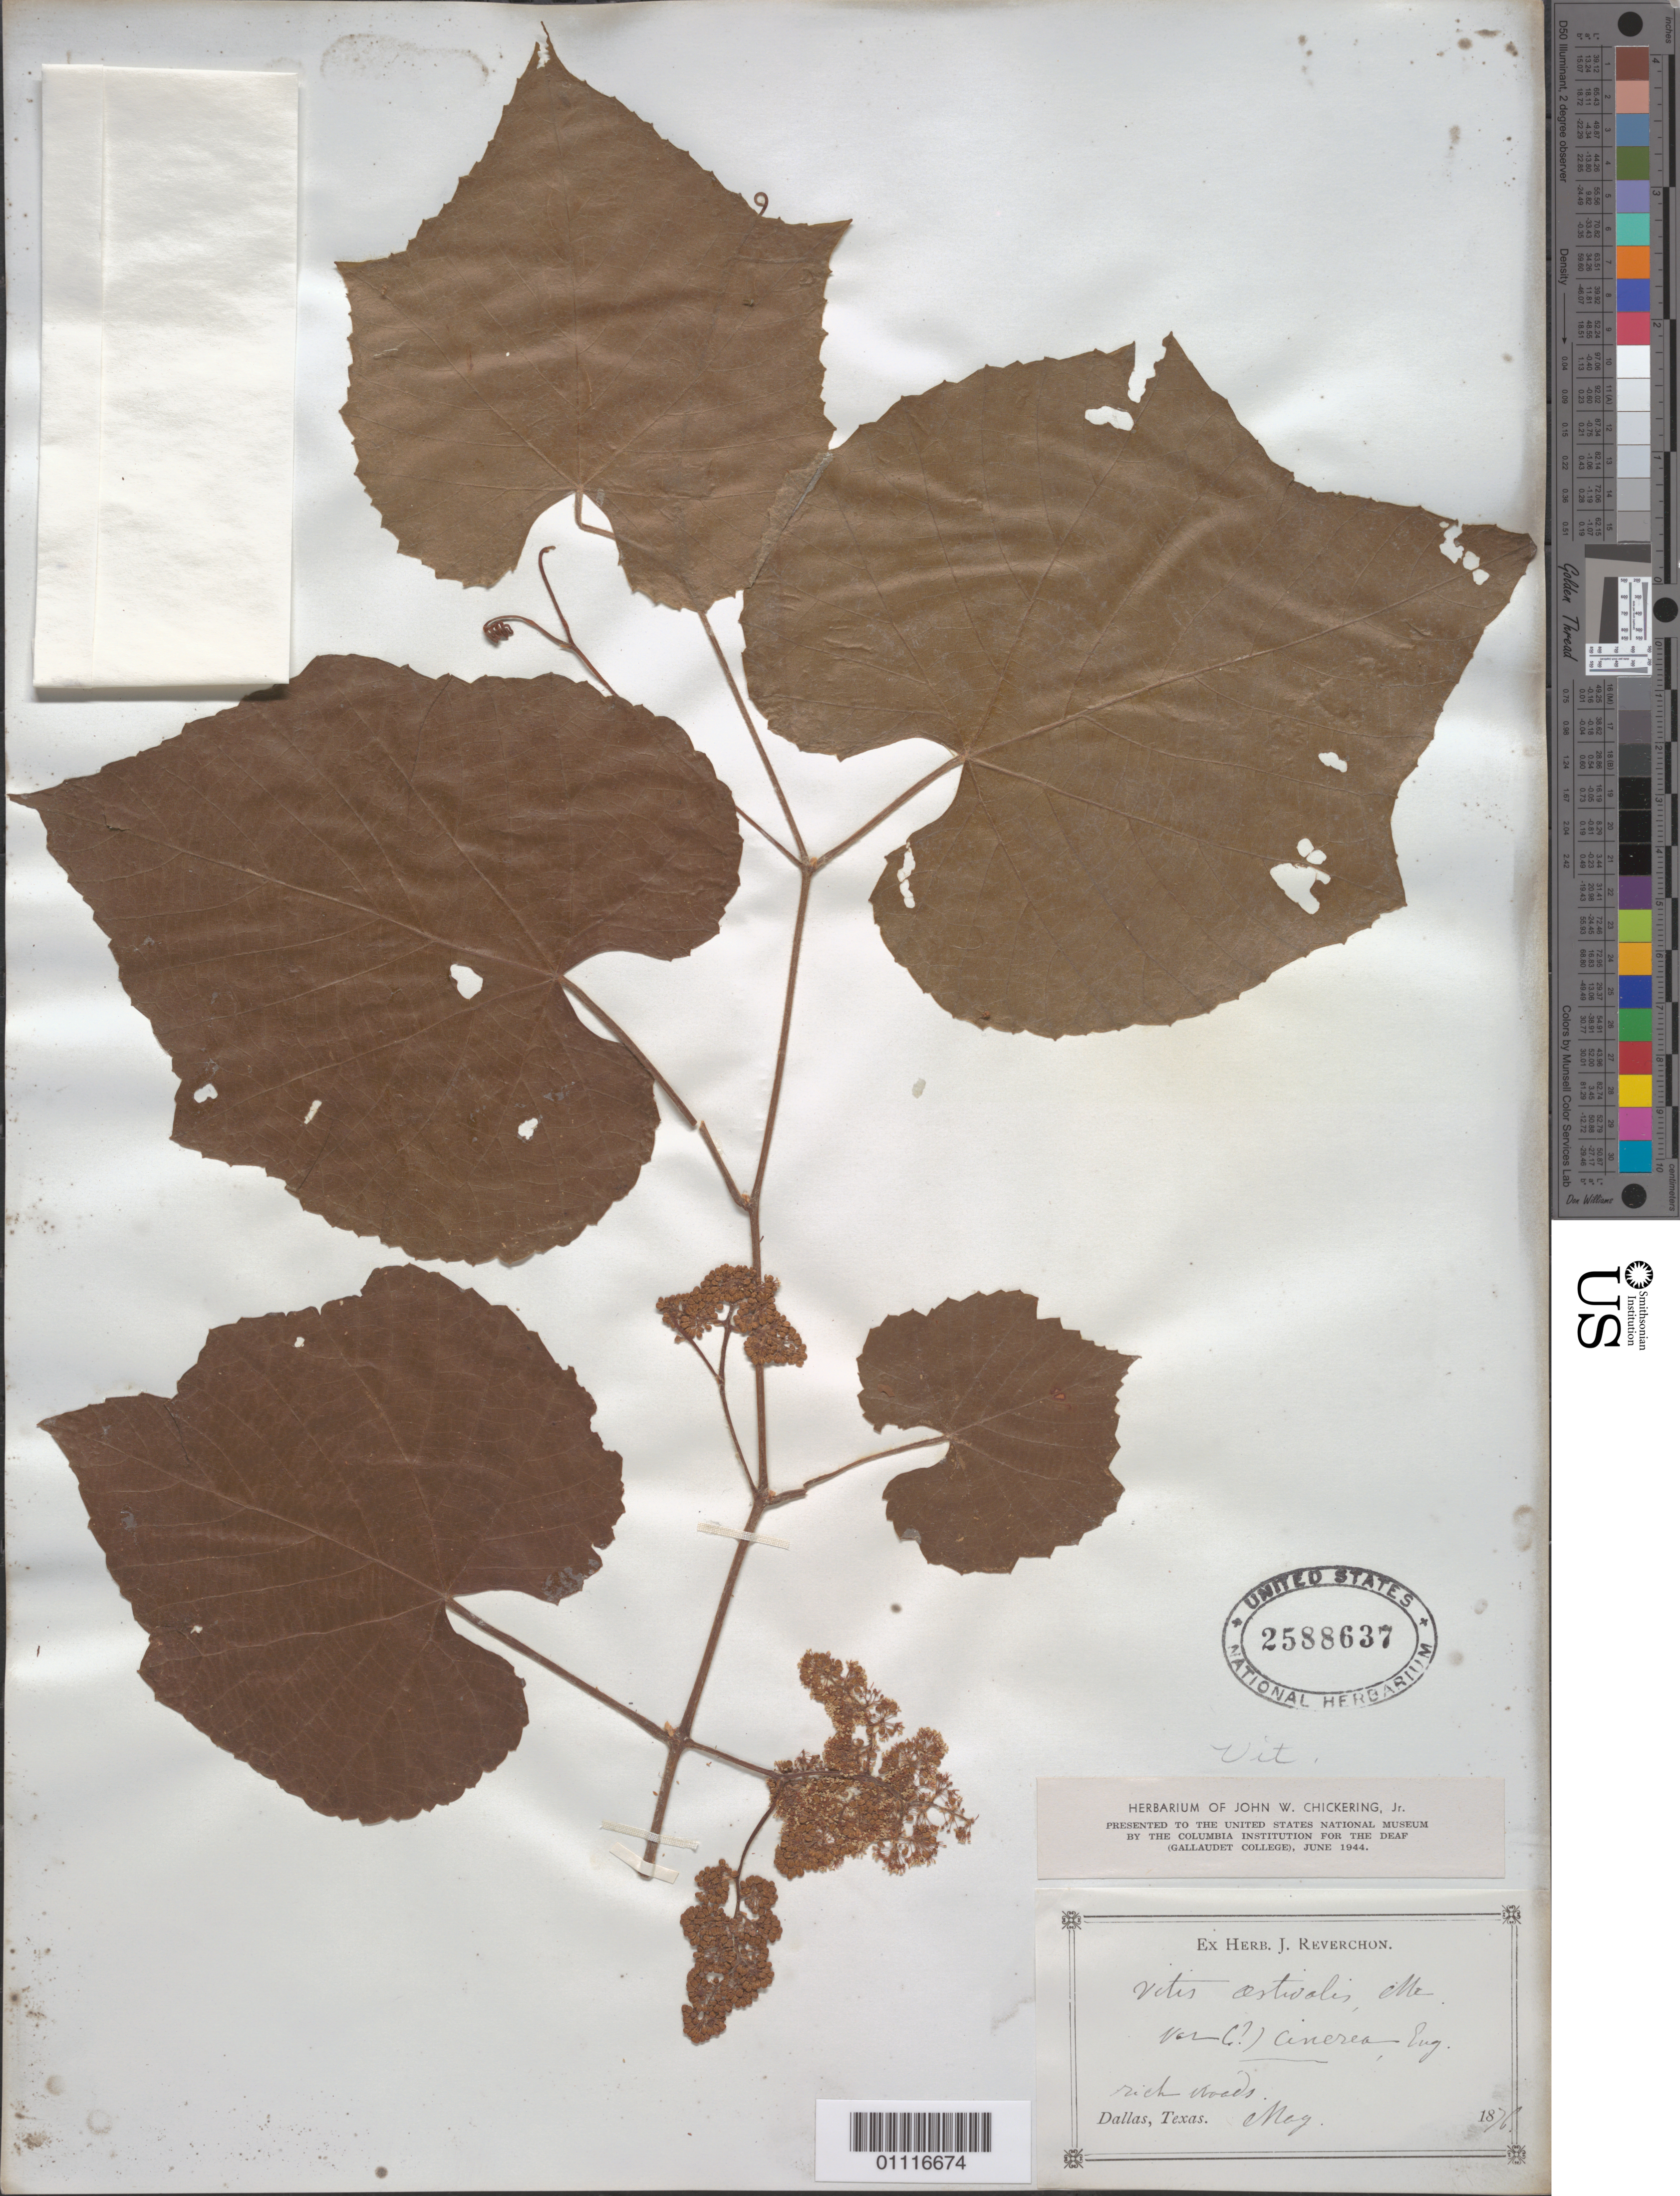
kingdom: Plantae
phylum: Tracheophyta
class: Magnoliopsida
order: Vitales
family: Vitaceae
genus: Vitis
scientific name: Vitis aestivalis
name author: Michx.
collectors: J. Reverchon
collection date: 1876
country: United States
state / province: Texas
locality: Dallas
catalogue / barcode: US 2588637